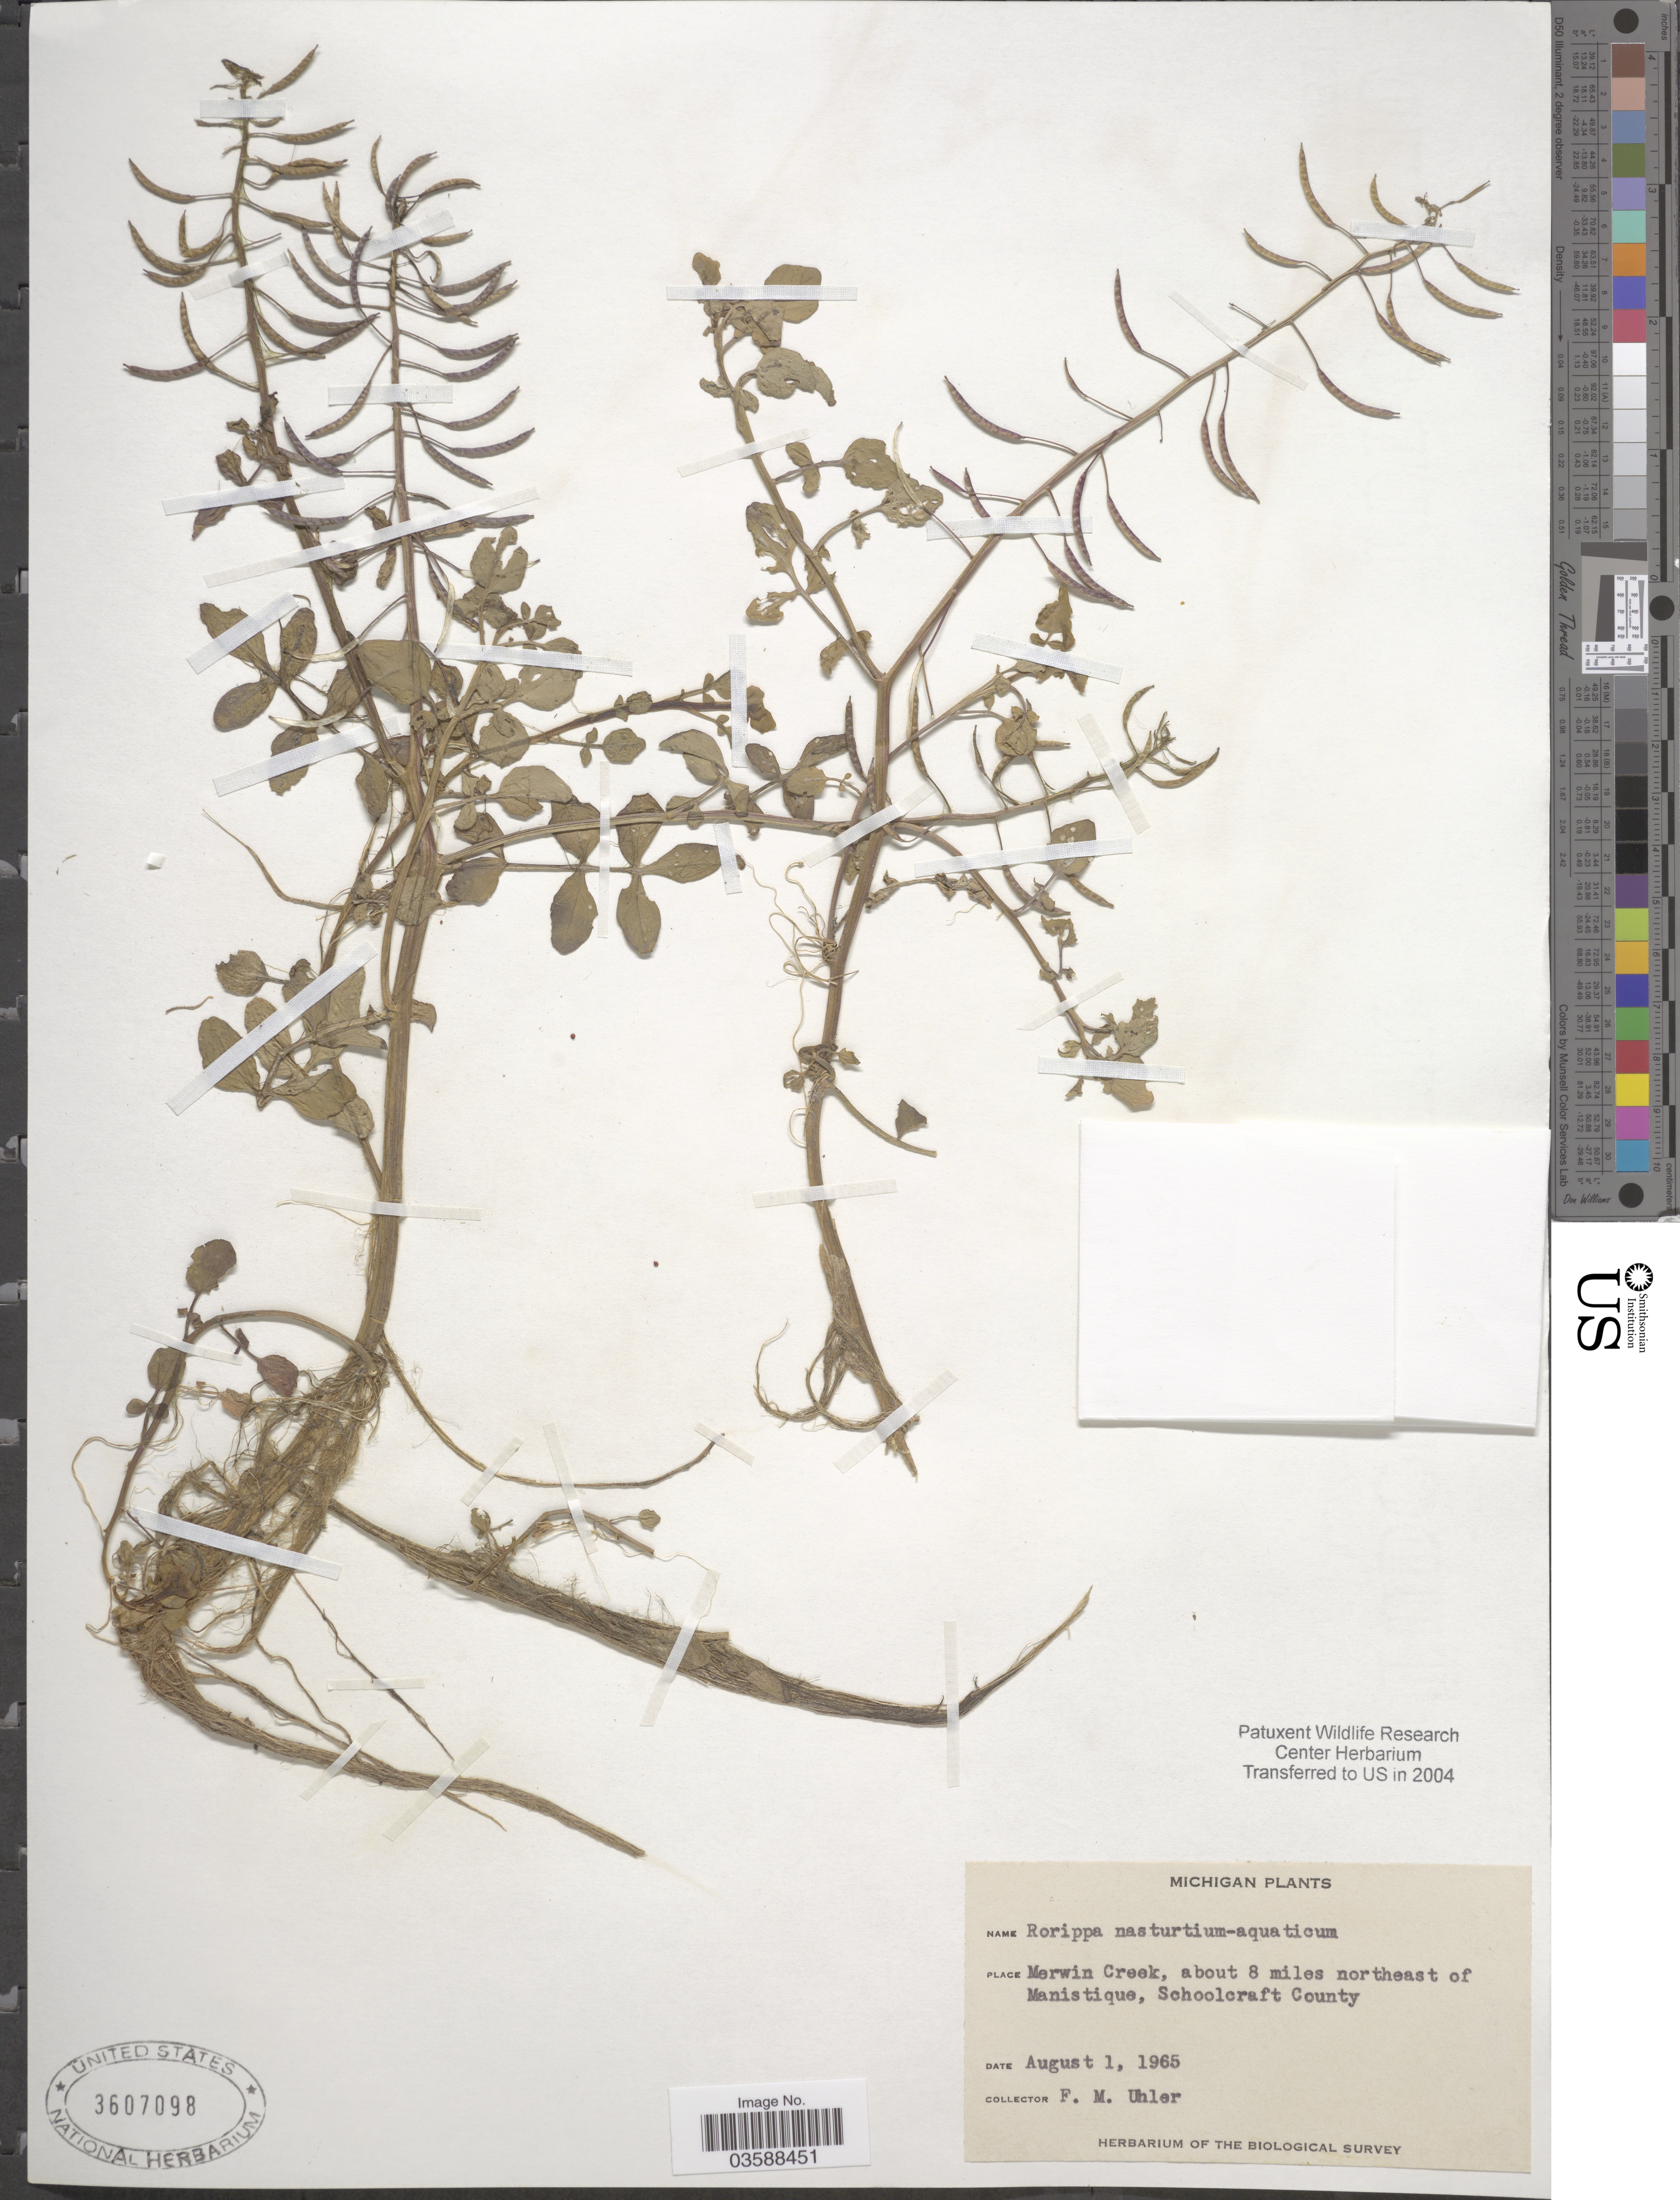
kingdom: Plantae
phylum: Tracheophyta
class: Magnoliopsida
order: Brassicales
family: Brassicaceae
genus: Nasturtium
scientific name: Nasturtium microphyllum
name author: (Boenn.) Rchb.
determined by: Strong, Mark T., (BOT), Smithsonian Institution - National Museum of Natural History (UNITED STATES)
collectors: F. M. Uhler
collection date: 1965-08-01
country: United States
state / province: Michigan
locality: Merwin Creek, about 8 miles northwest of Manistique, Schoolcraft County.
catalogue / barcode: US 3607098